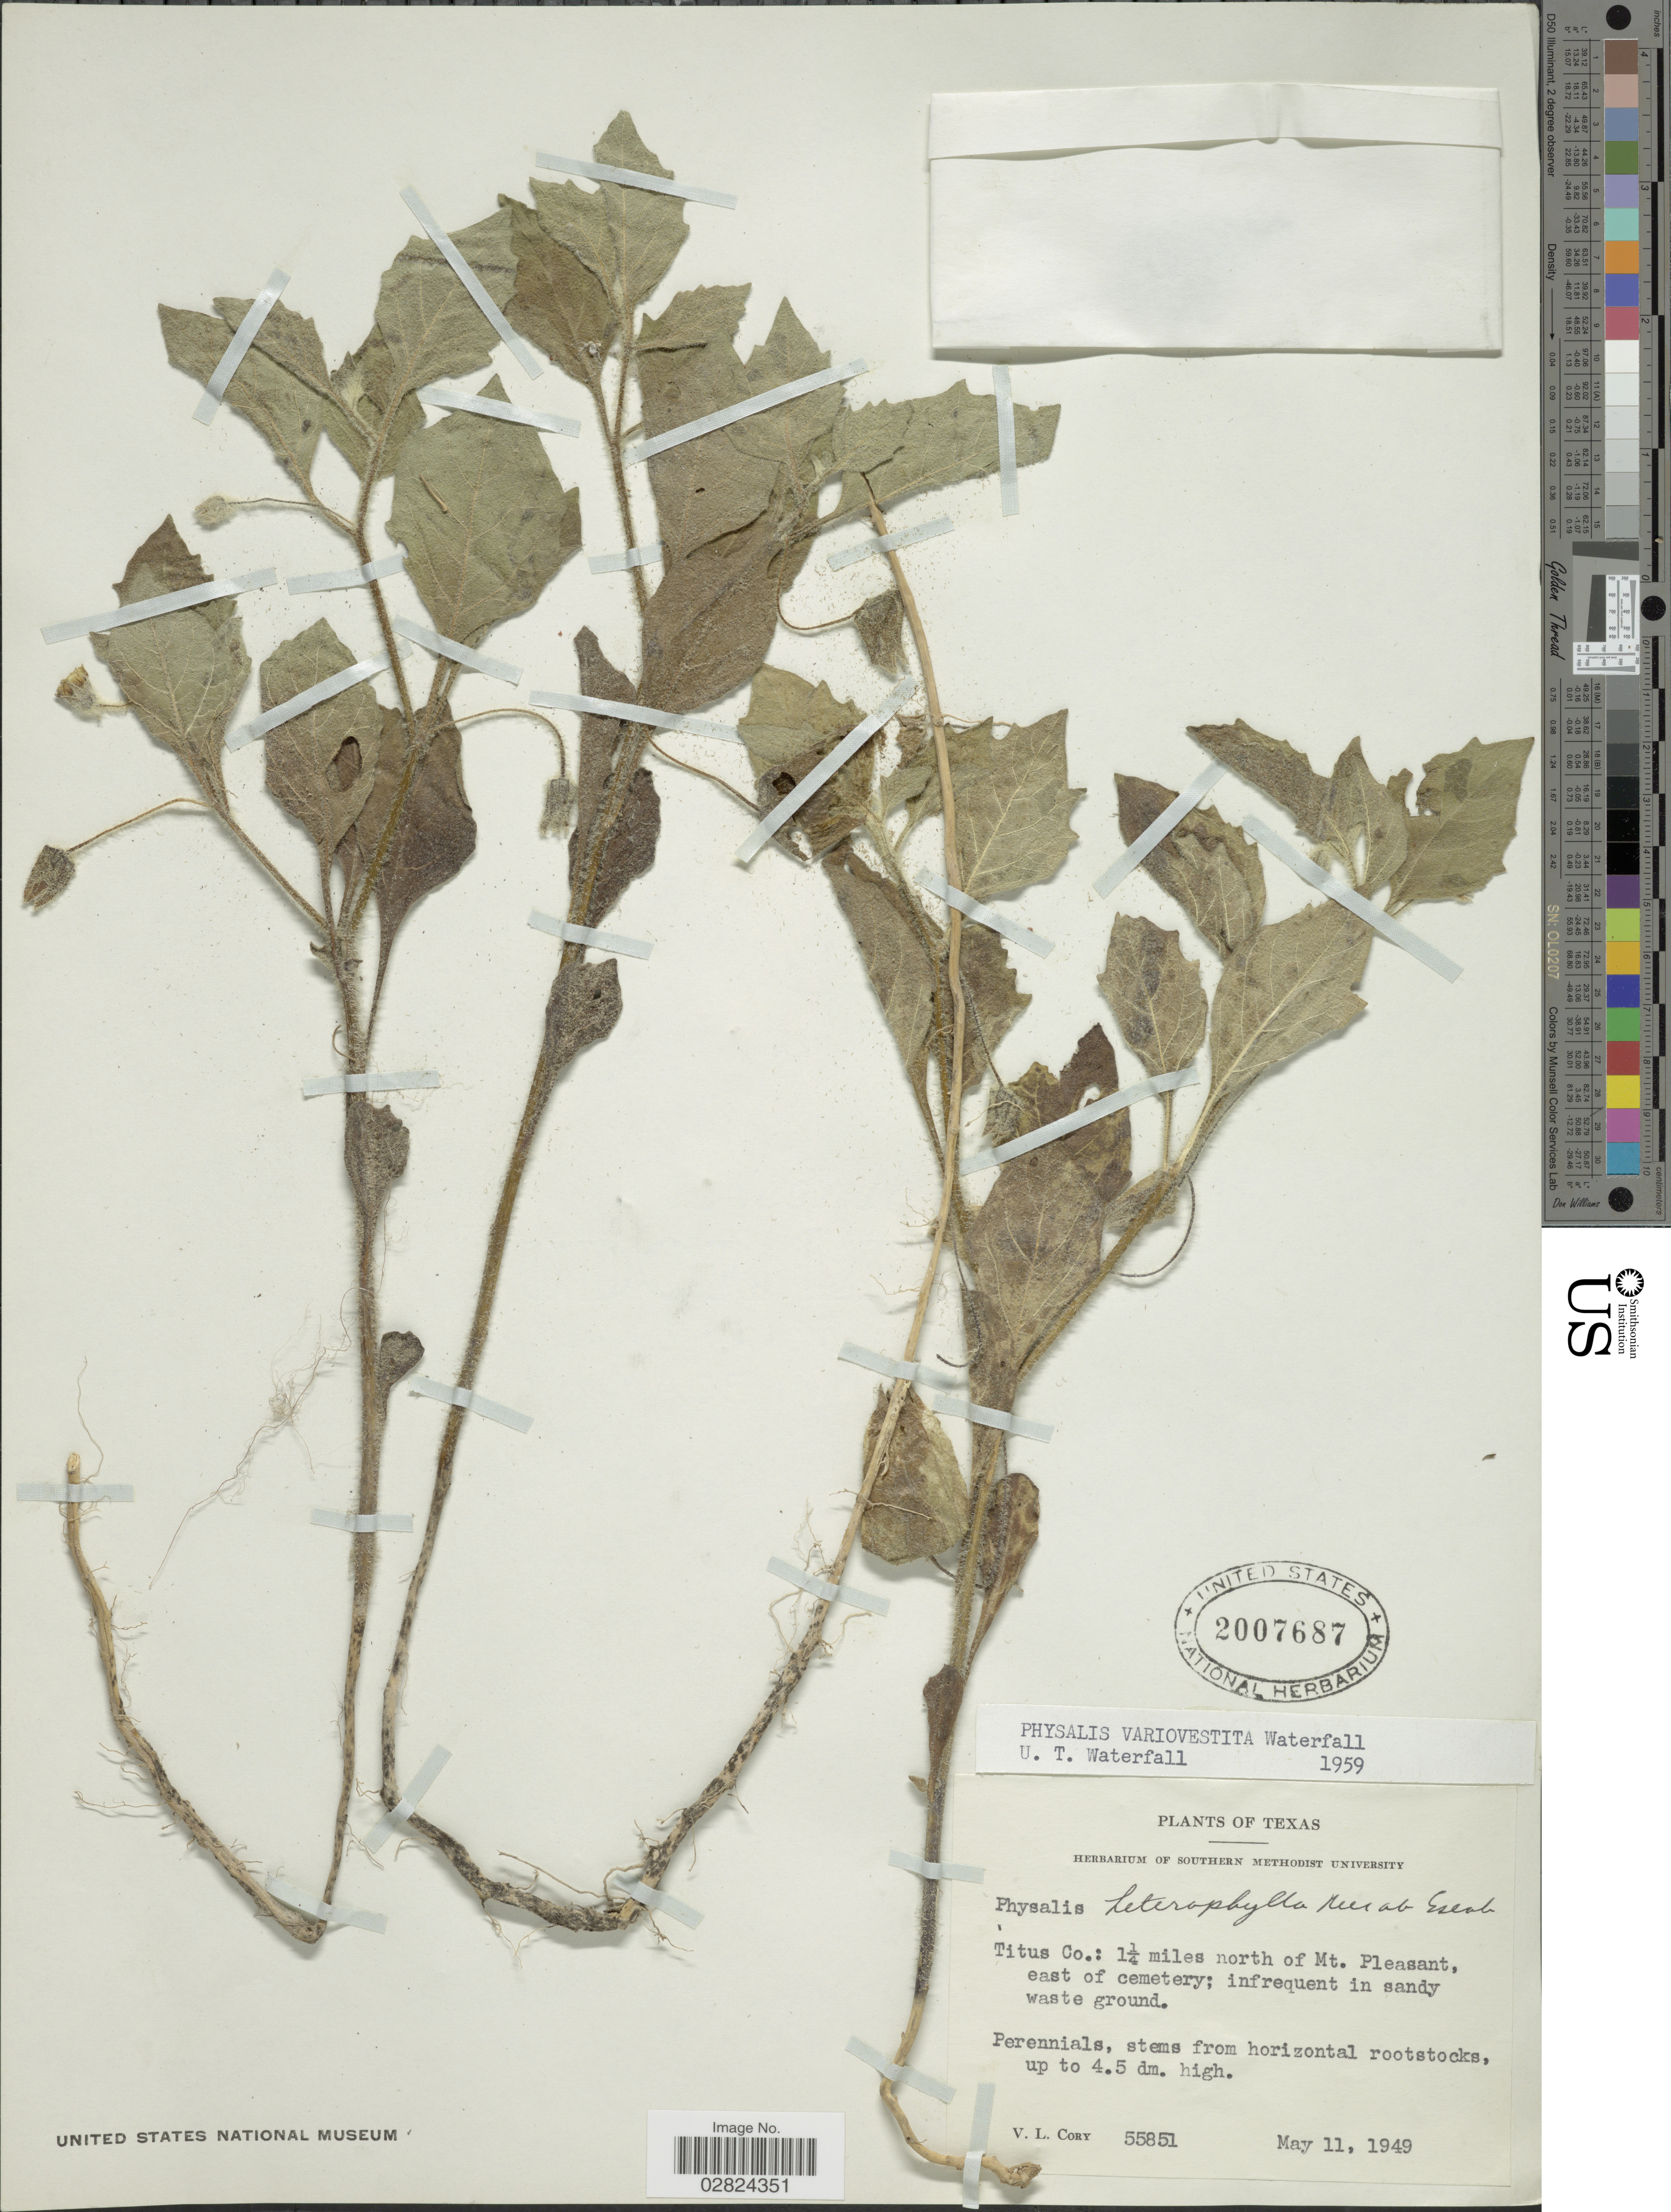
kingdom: Plantae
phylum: Tracheophyta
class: Magnoliopsida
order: Solanales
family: Solanaceae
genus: Physalis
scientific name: Physalis variovestita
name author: Waterf.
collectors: V. Cory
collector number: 55851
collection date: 1949-05-11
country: United States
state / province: Texas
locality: Titus Co.: 1 1/4 miles north of Mt. Pleasant, east of cemetery.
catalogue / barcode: US 2007687